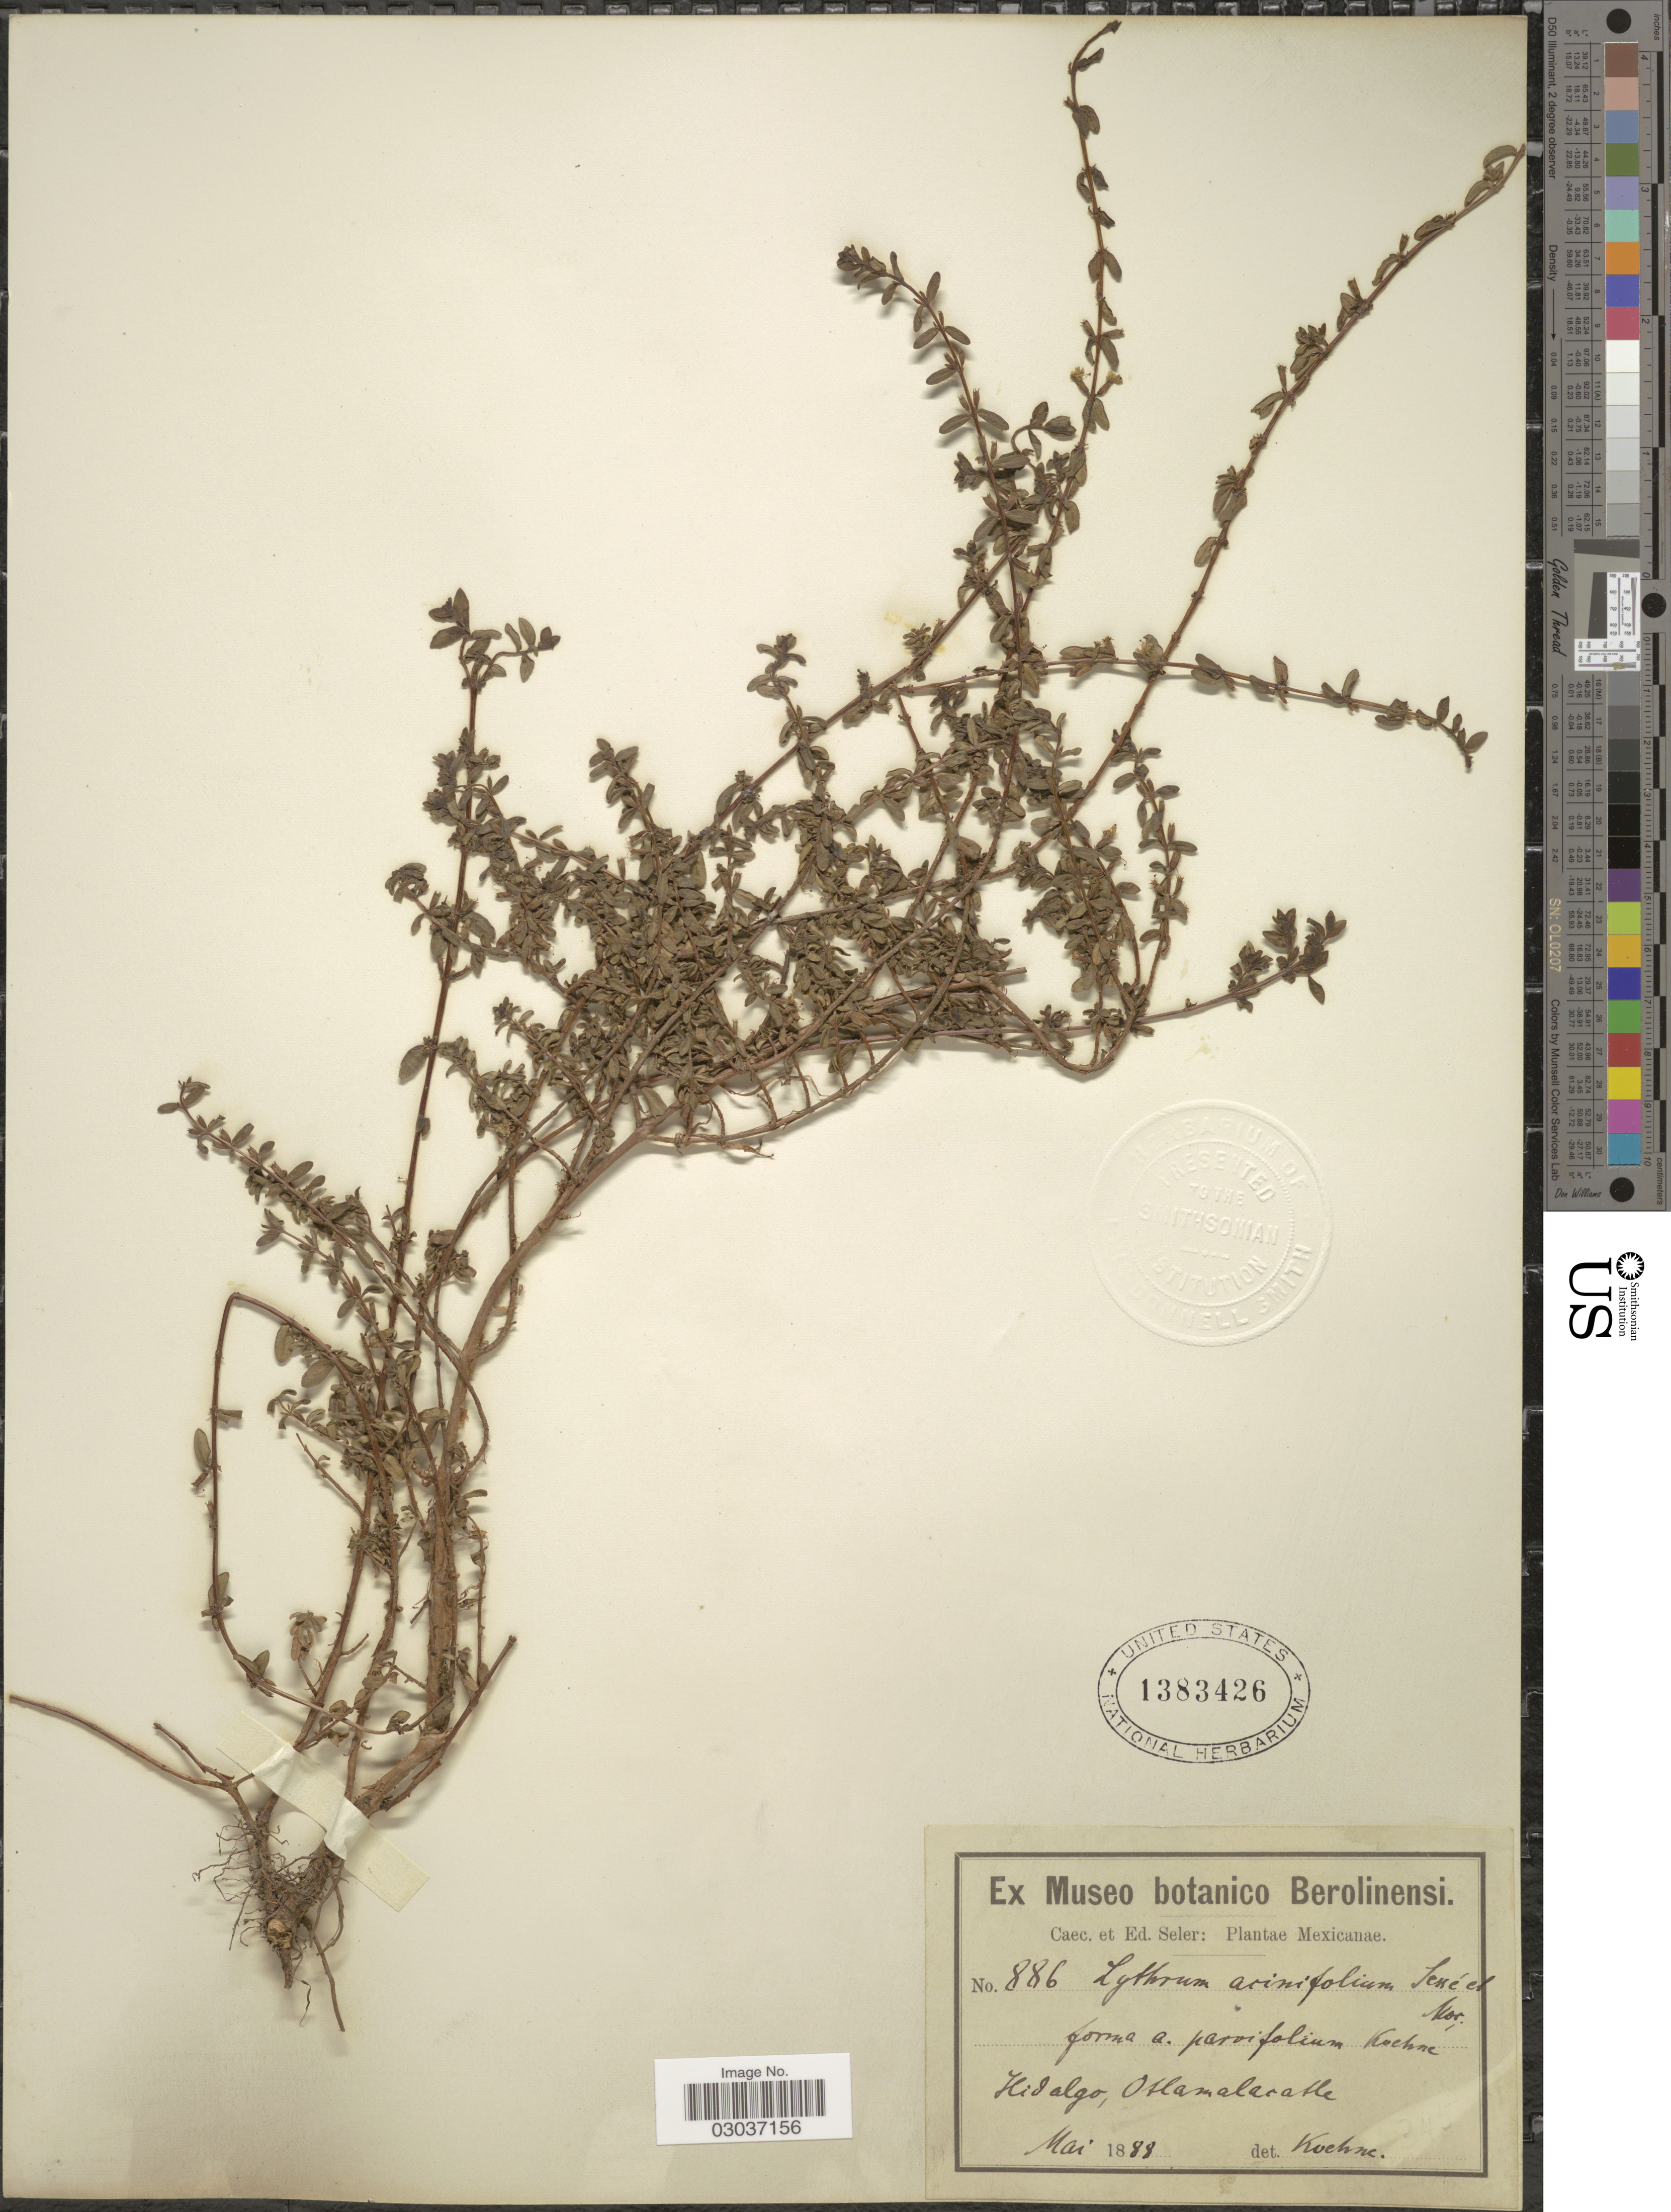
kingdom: Plantae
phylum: Tracheophyta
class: Magnoliopsida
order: Myrtales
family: Lythraceae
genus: Lythrum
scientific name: Lythrum acinifolium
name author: Sessé & Moc. ex Koehne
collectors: ex Caec. et Ed Seler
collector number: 886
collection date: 1888-05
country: Mexico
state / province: Hidalgo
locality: Otlamalacatle.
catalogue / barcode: US 1383426